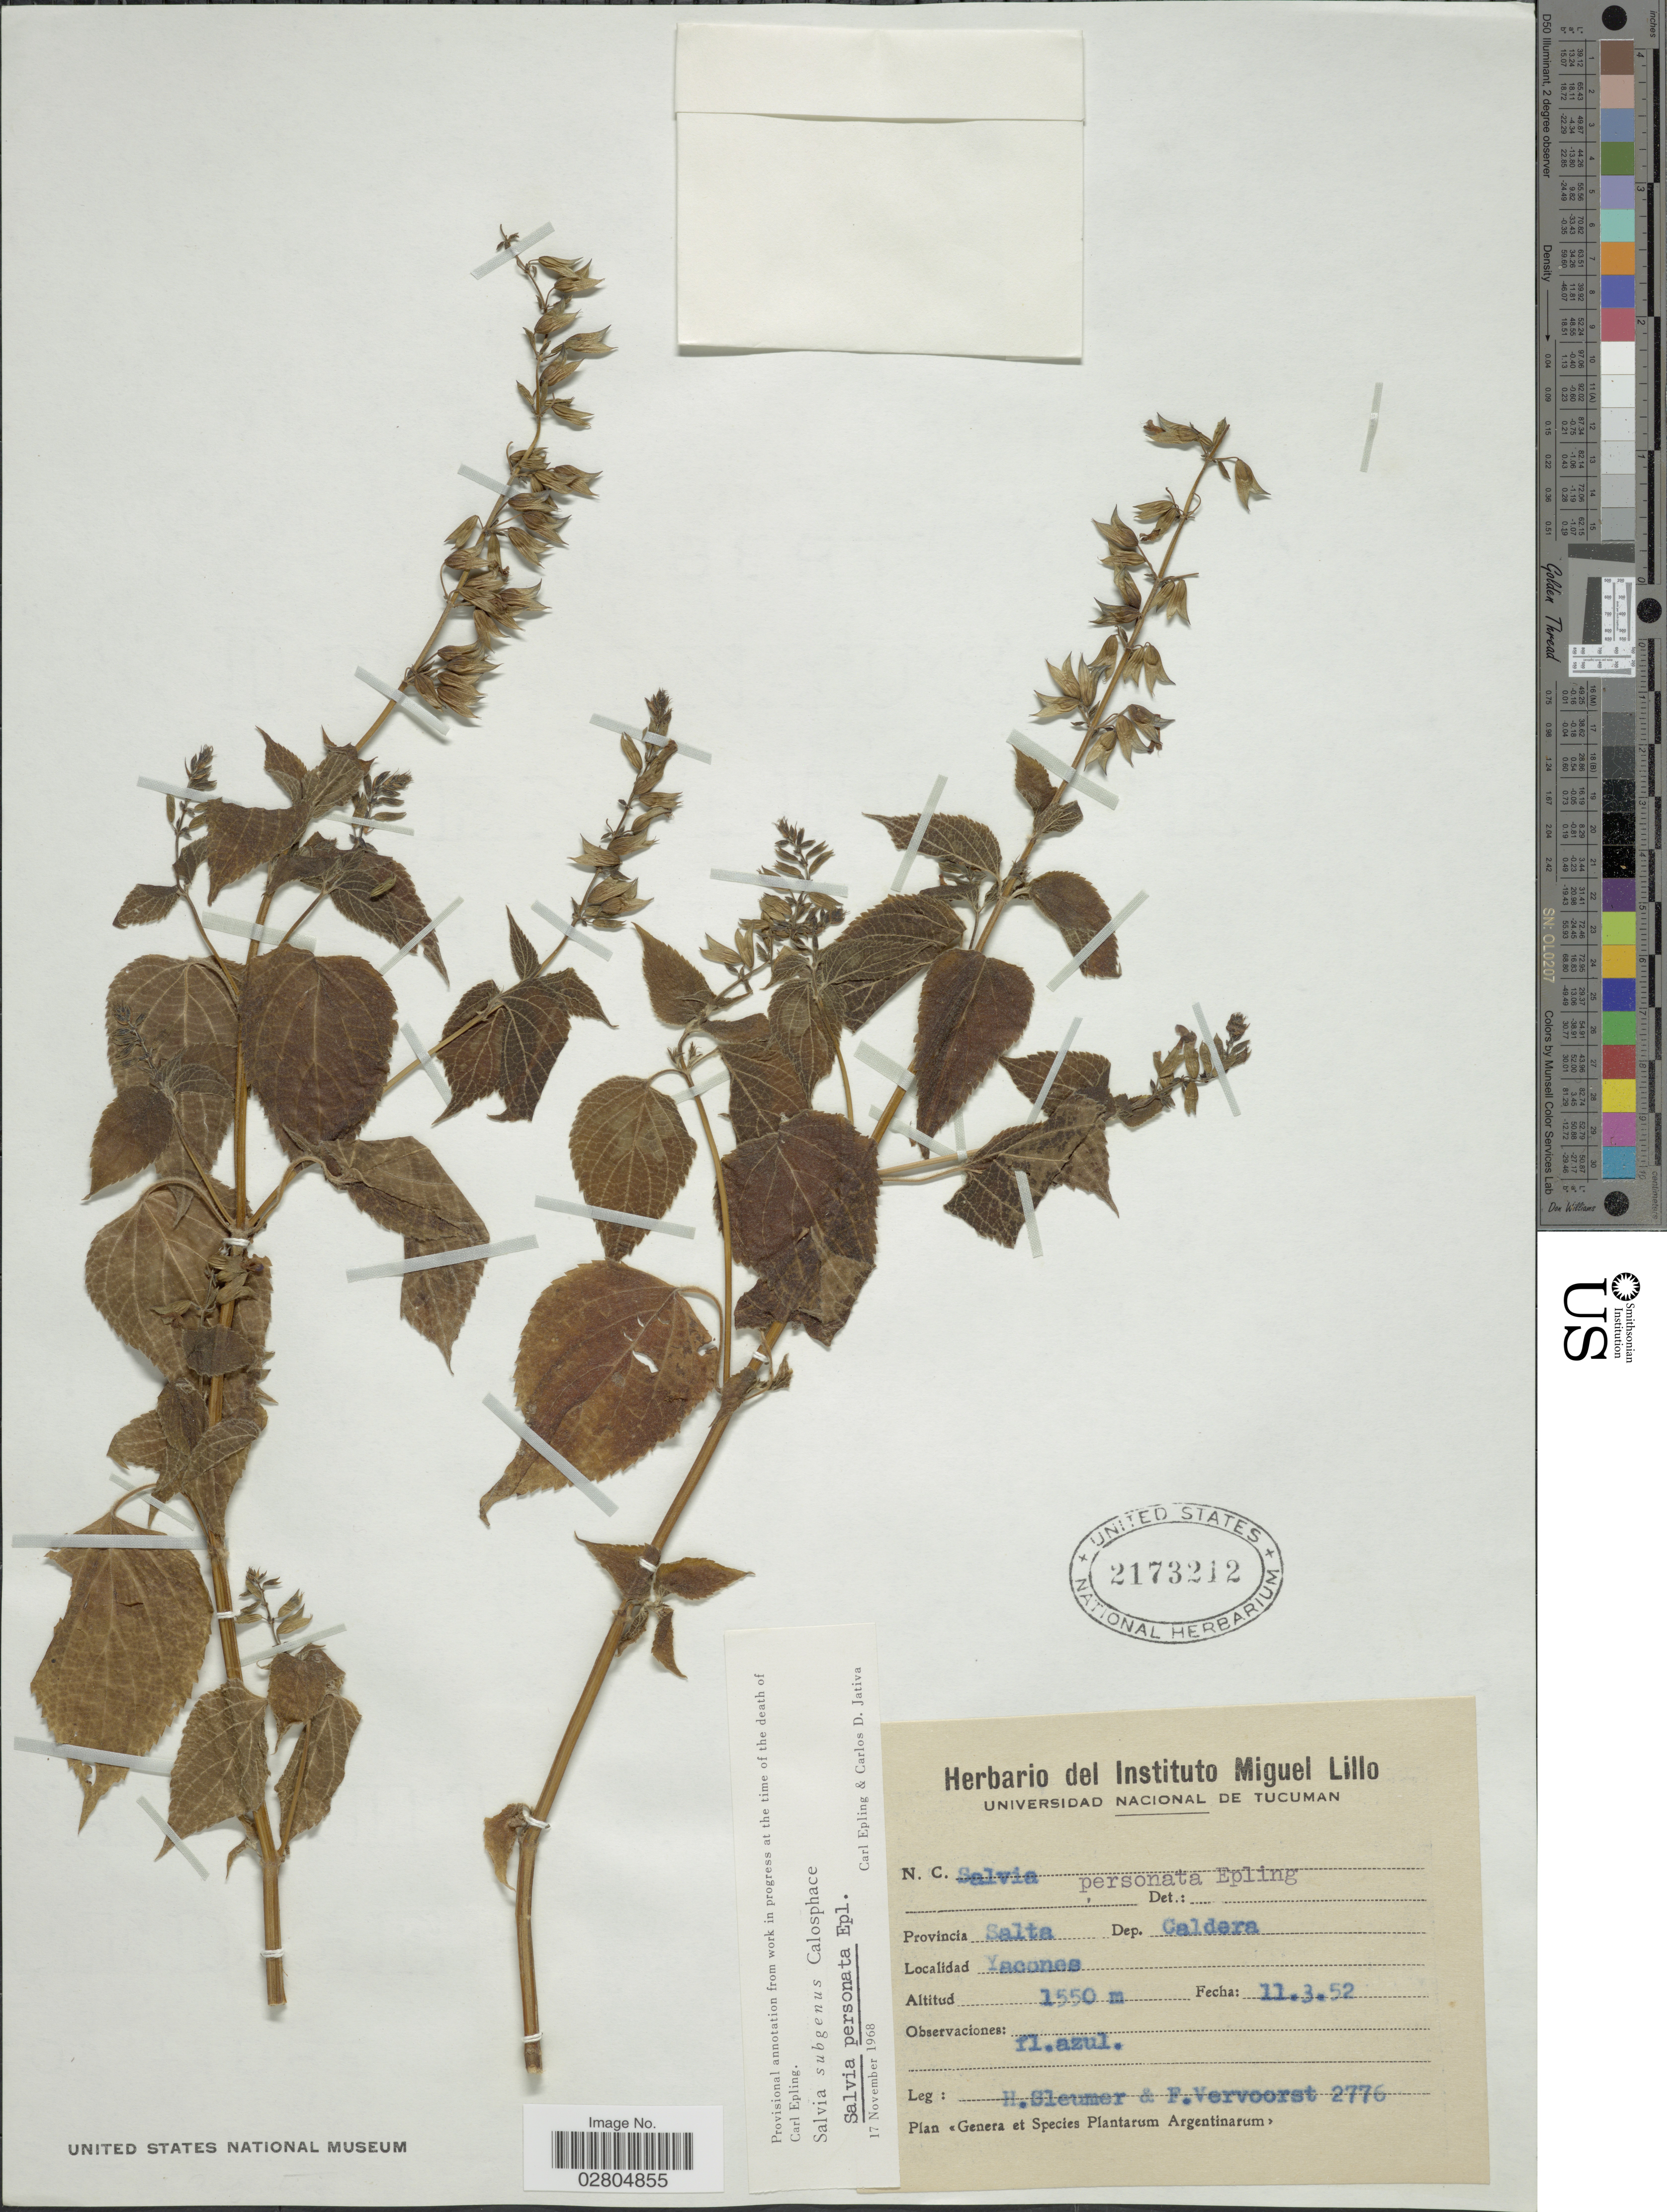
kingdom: Plantae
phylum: Tracheophyta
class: Magnoliopsida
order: Lamiales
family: Lamiaceae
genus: Salvia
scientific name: Salvia personata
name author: Epling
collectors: H. O. Sleumer & F. Vervoorst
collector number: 2776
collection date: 1952-03-11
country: Argentina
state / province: Salta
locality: Dep. Caldera. Yacones.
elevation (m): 1550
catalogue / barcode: US 2173212